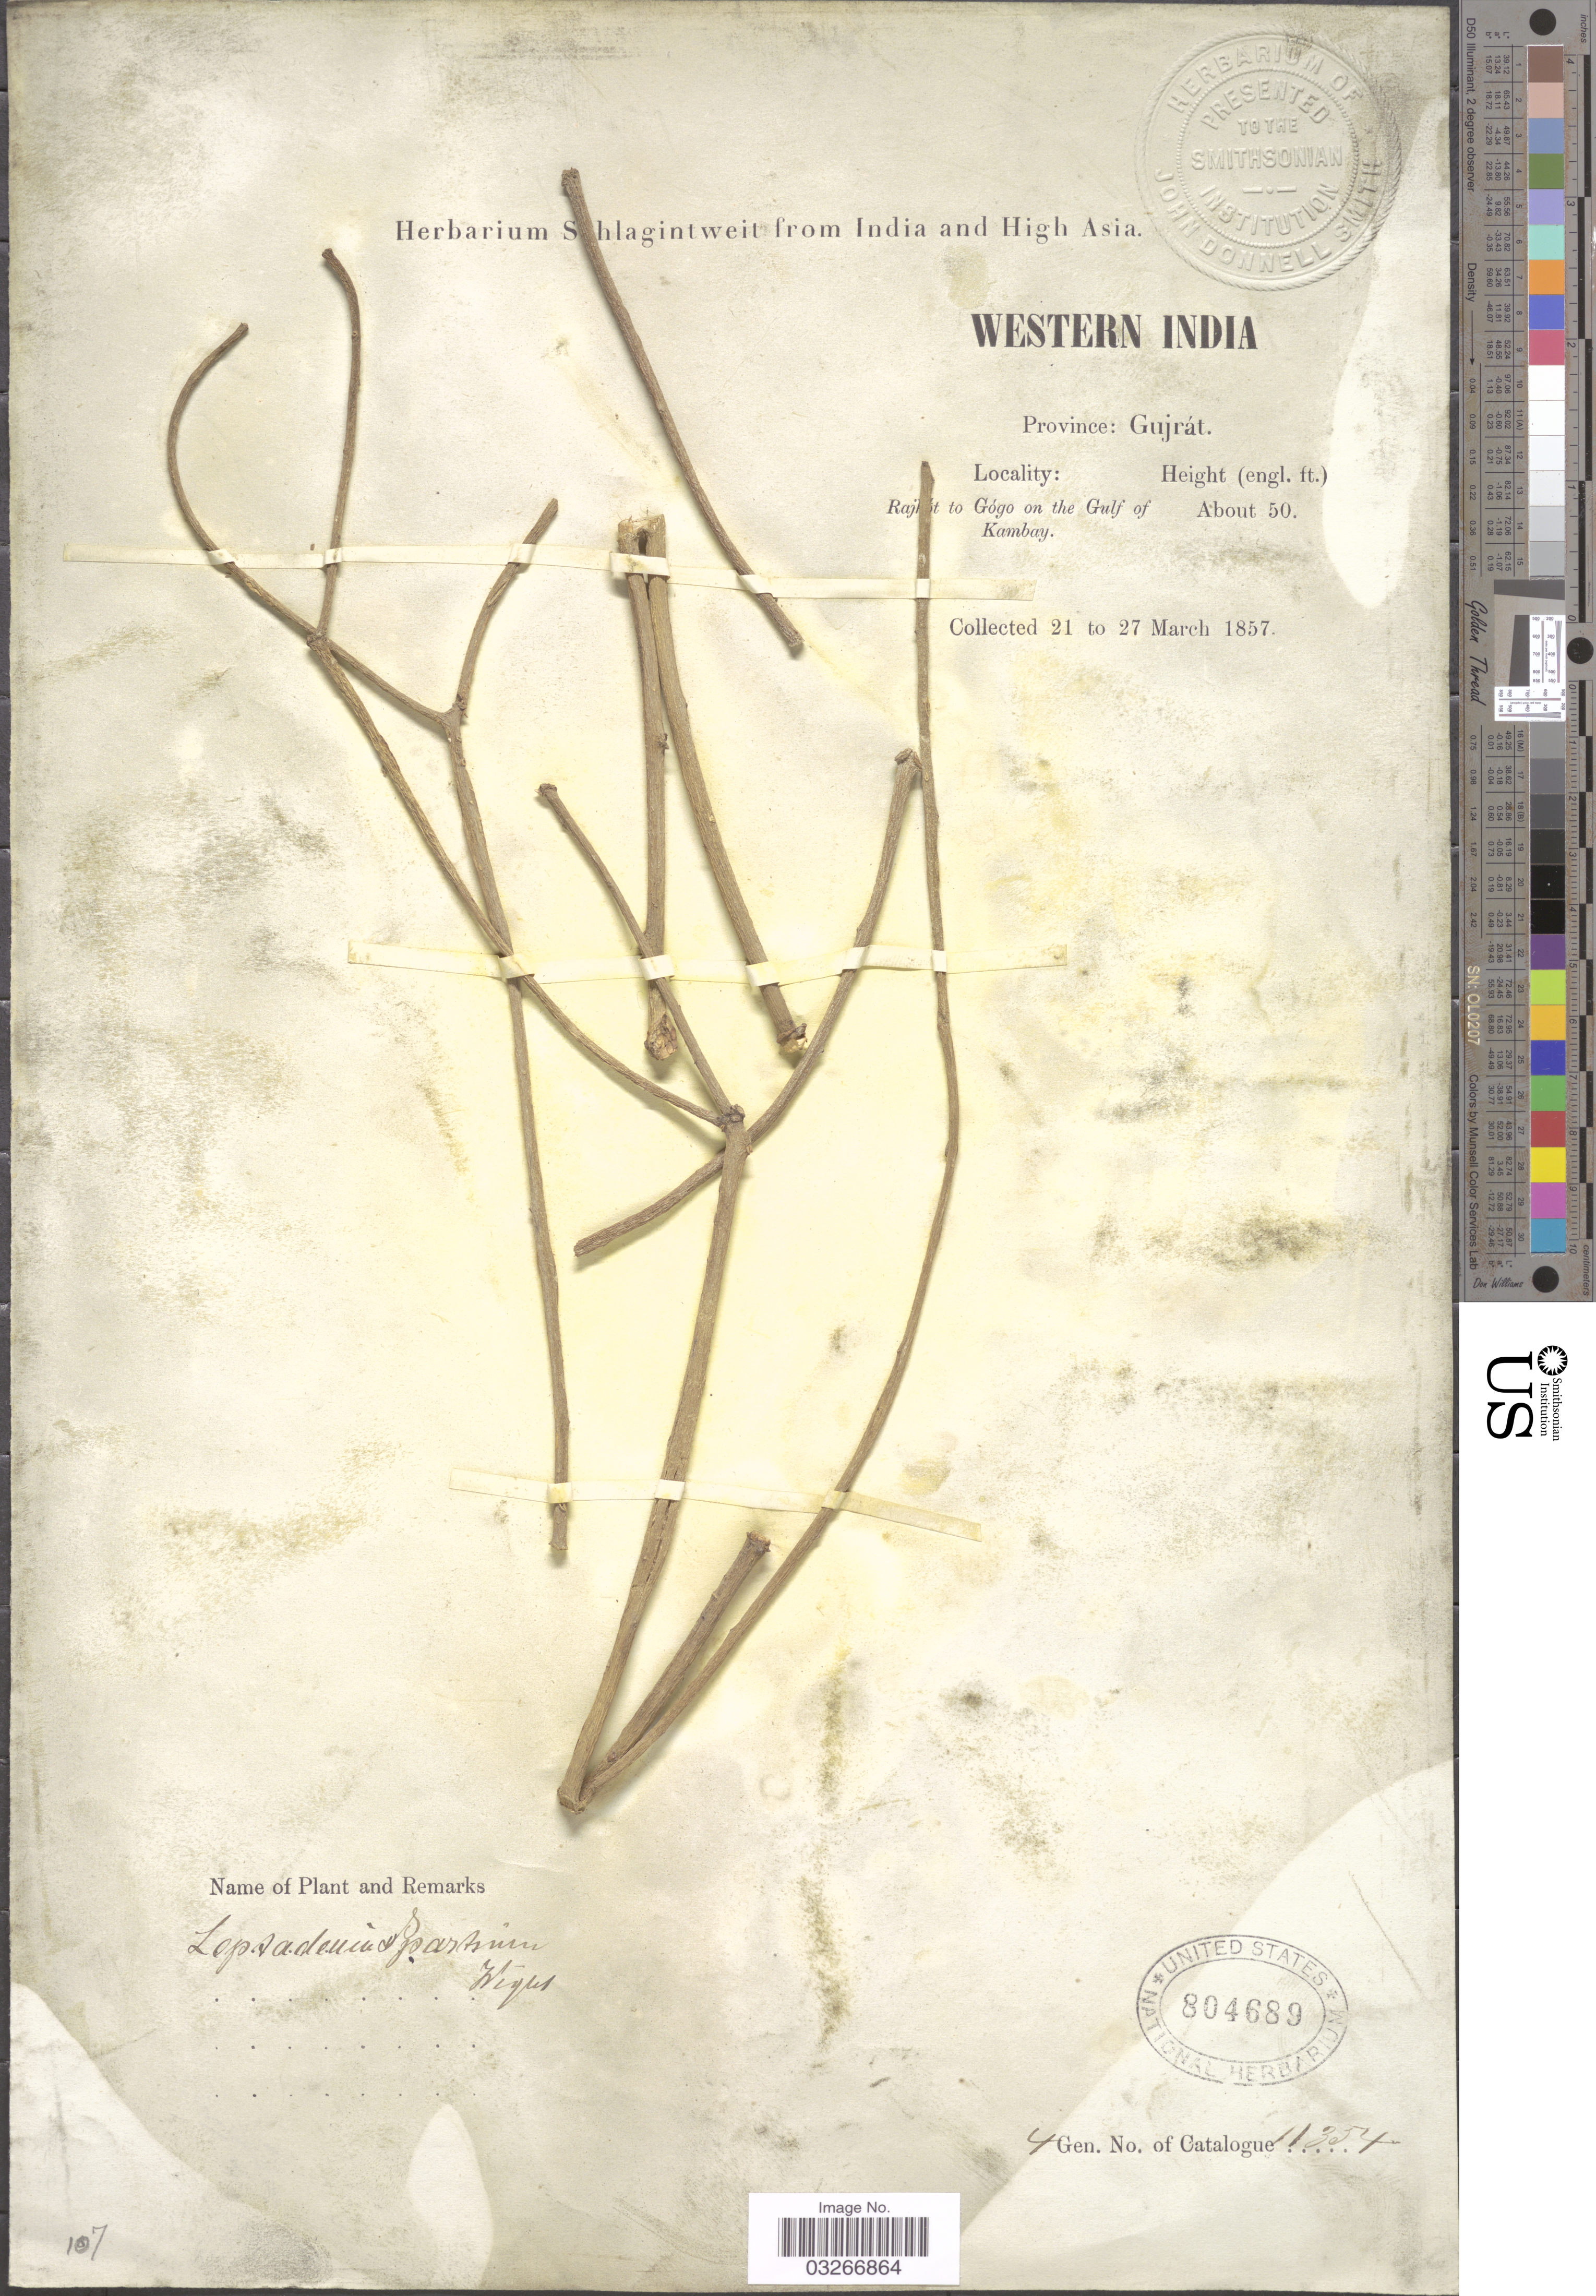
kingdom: Plantae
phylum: Tracheophyta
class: Magnoliopsida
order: Gentianales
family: Apocynaceae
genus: Leptadenia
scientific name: Leptadenia spartium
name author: Wight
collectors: ex herb. Schlagintweit from India and High Asia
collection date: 1857-03-21/1857-03-27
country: India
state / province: Gujarat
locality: Western India, Province: Gujrát. Raj [illegible text]t to Gógo on the Gulf of Kambay.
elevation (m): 15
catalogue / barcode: US 804689